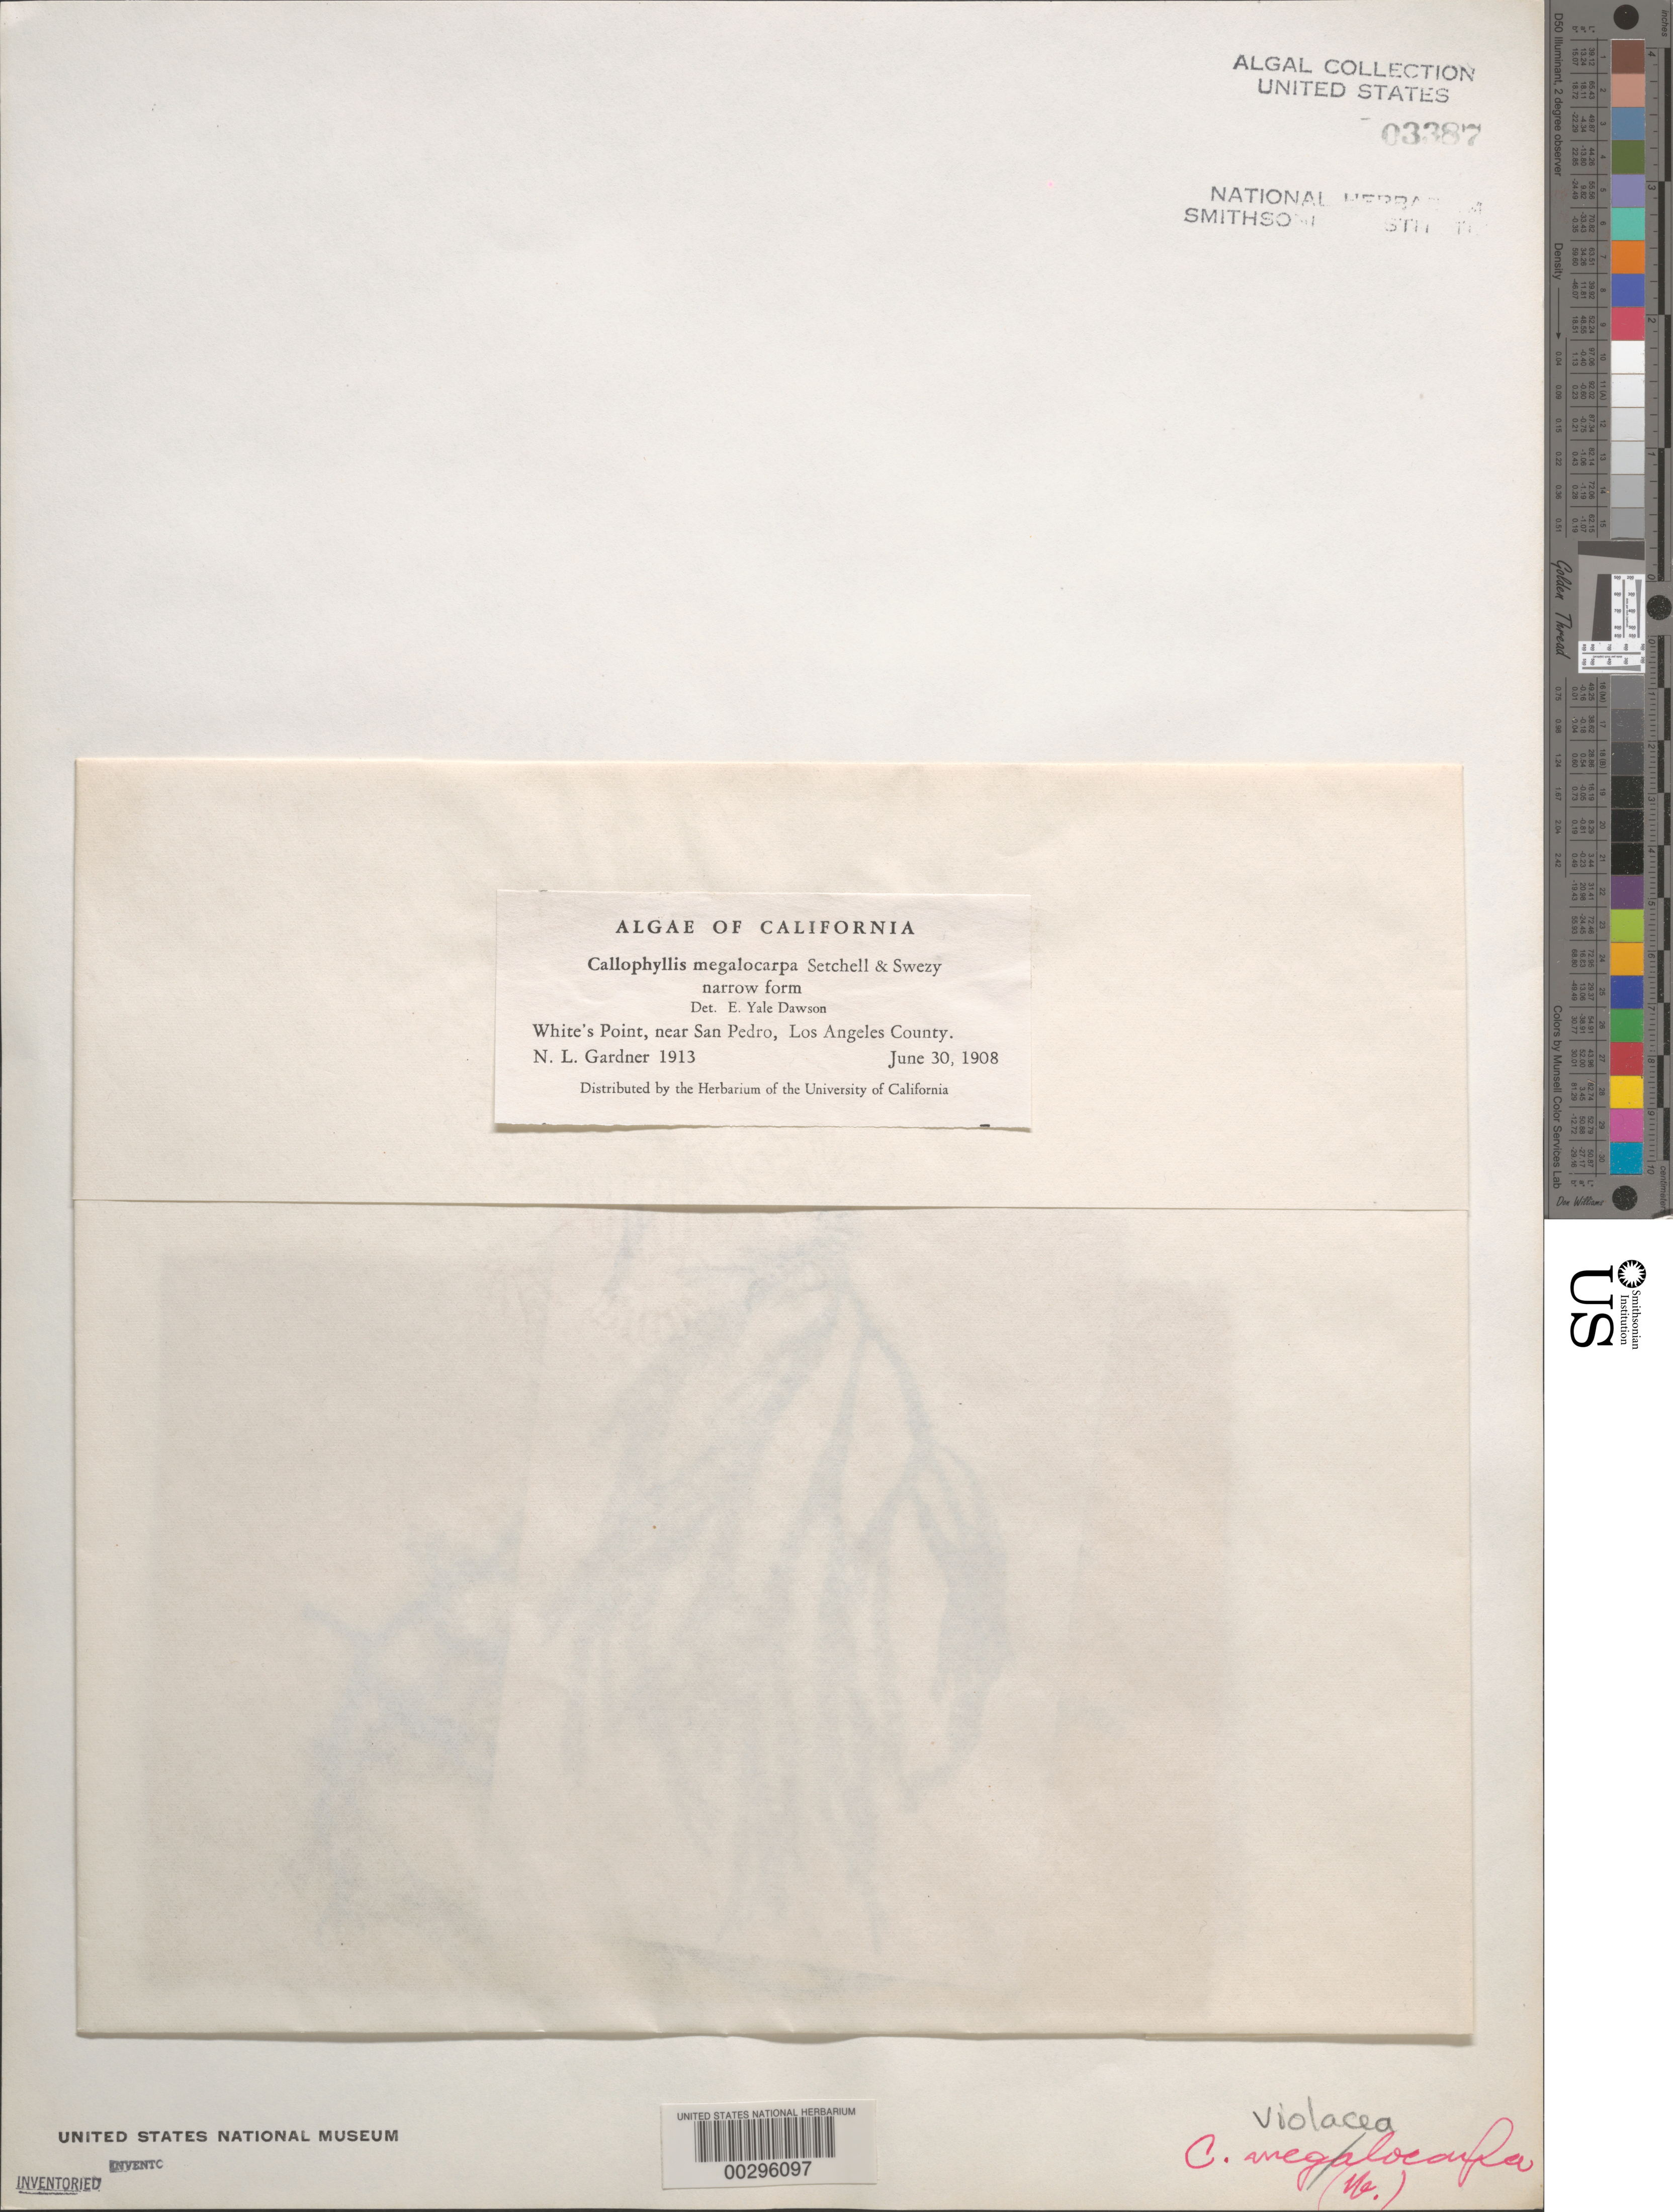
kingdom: Plantae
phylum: Rhodophyta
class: Florideophyceae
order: Gigartinales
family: Kallymeniaceae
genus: Callophyllis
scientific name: Callophyllis violacea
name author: J. Agardh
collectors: N. Gardner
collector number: NLG 1913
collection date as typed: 30 Jun 1908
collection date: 1908-06-30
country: United States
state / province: California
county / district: Los Angeles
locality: White's Point, near San Pedro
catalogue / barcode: US 3387